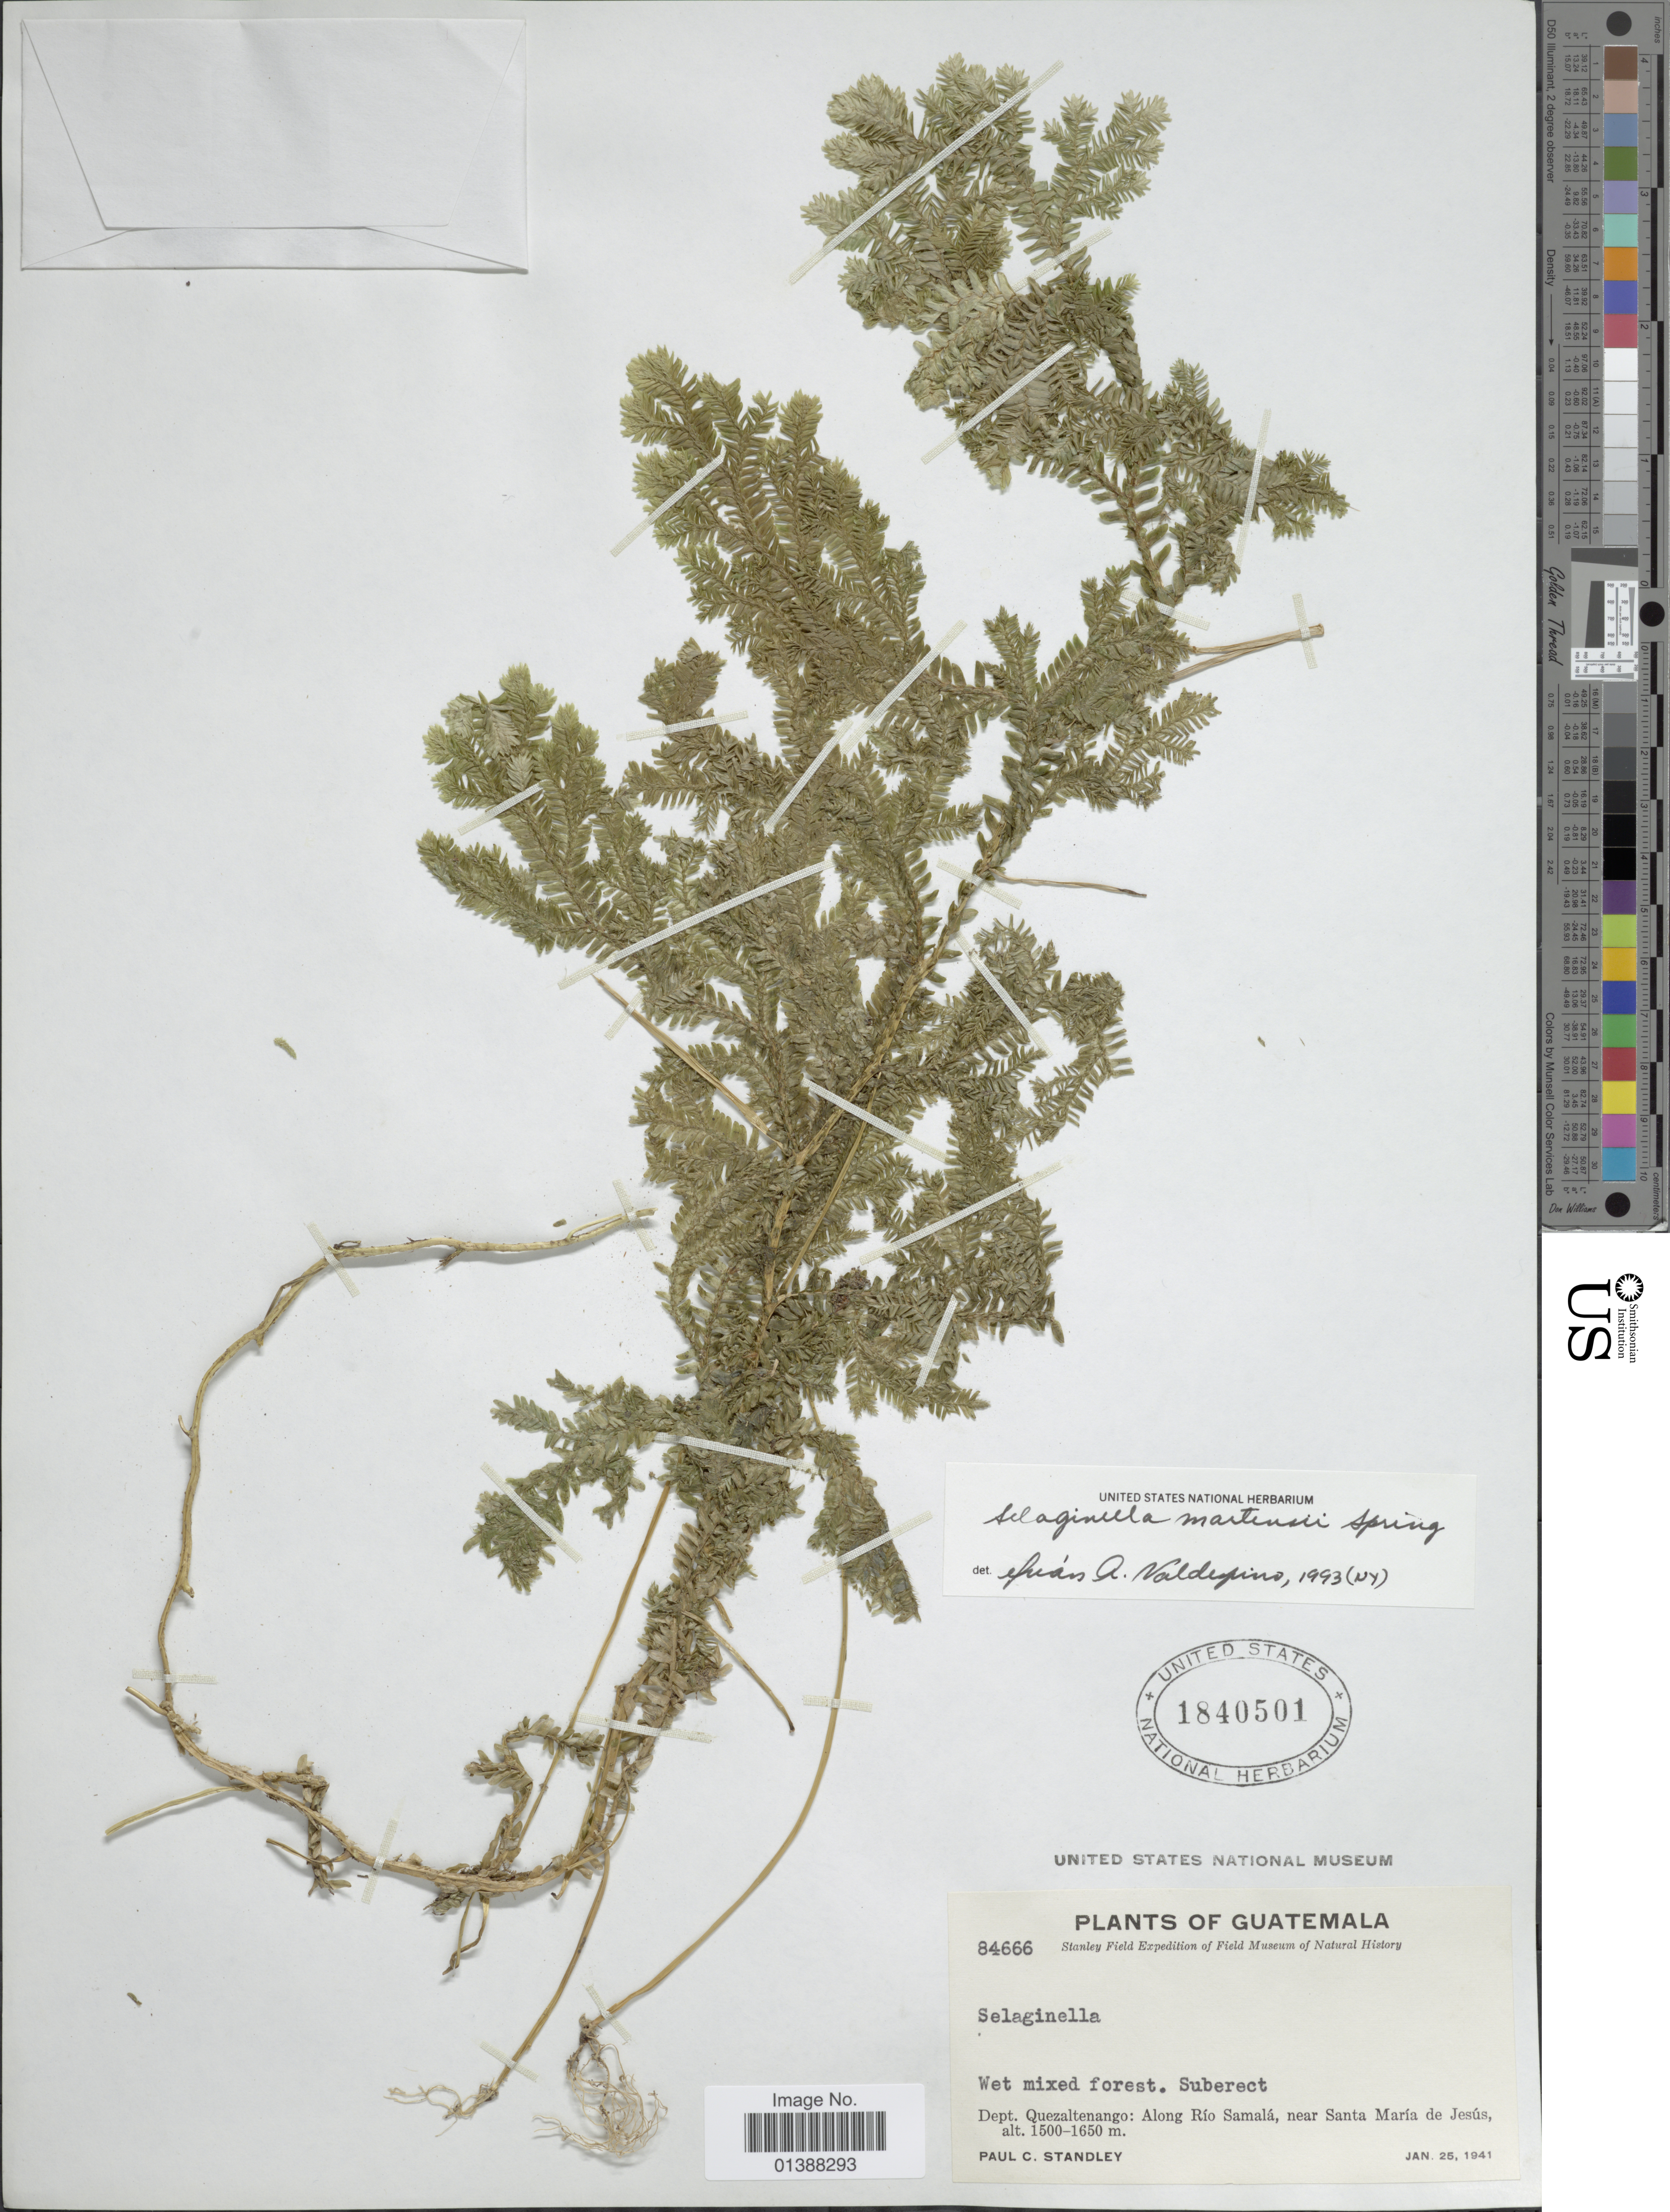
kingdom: Plantae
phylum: Tracheophyta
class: Lycopodiopsida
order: Selaginellales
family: Selaginellaceae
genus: Selaginella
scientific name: Selaginella martensii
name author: Spring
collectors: P. C. Standley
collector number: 84666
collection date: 1941-01-25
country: Guatemala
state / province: Quetzaltenango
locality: Along Río Samalá, near Santa María de Jesús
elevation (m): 1500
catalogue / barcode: US 1840501